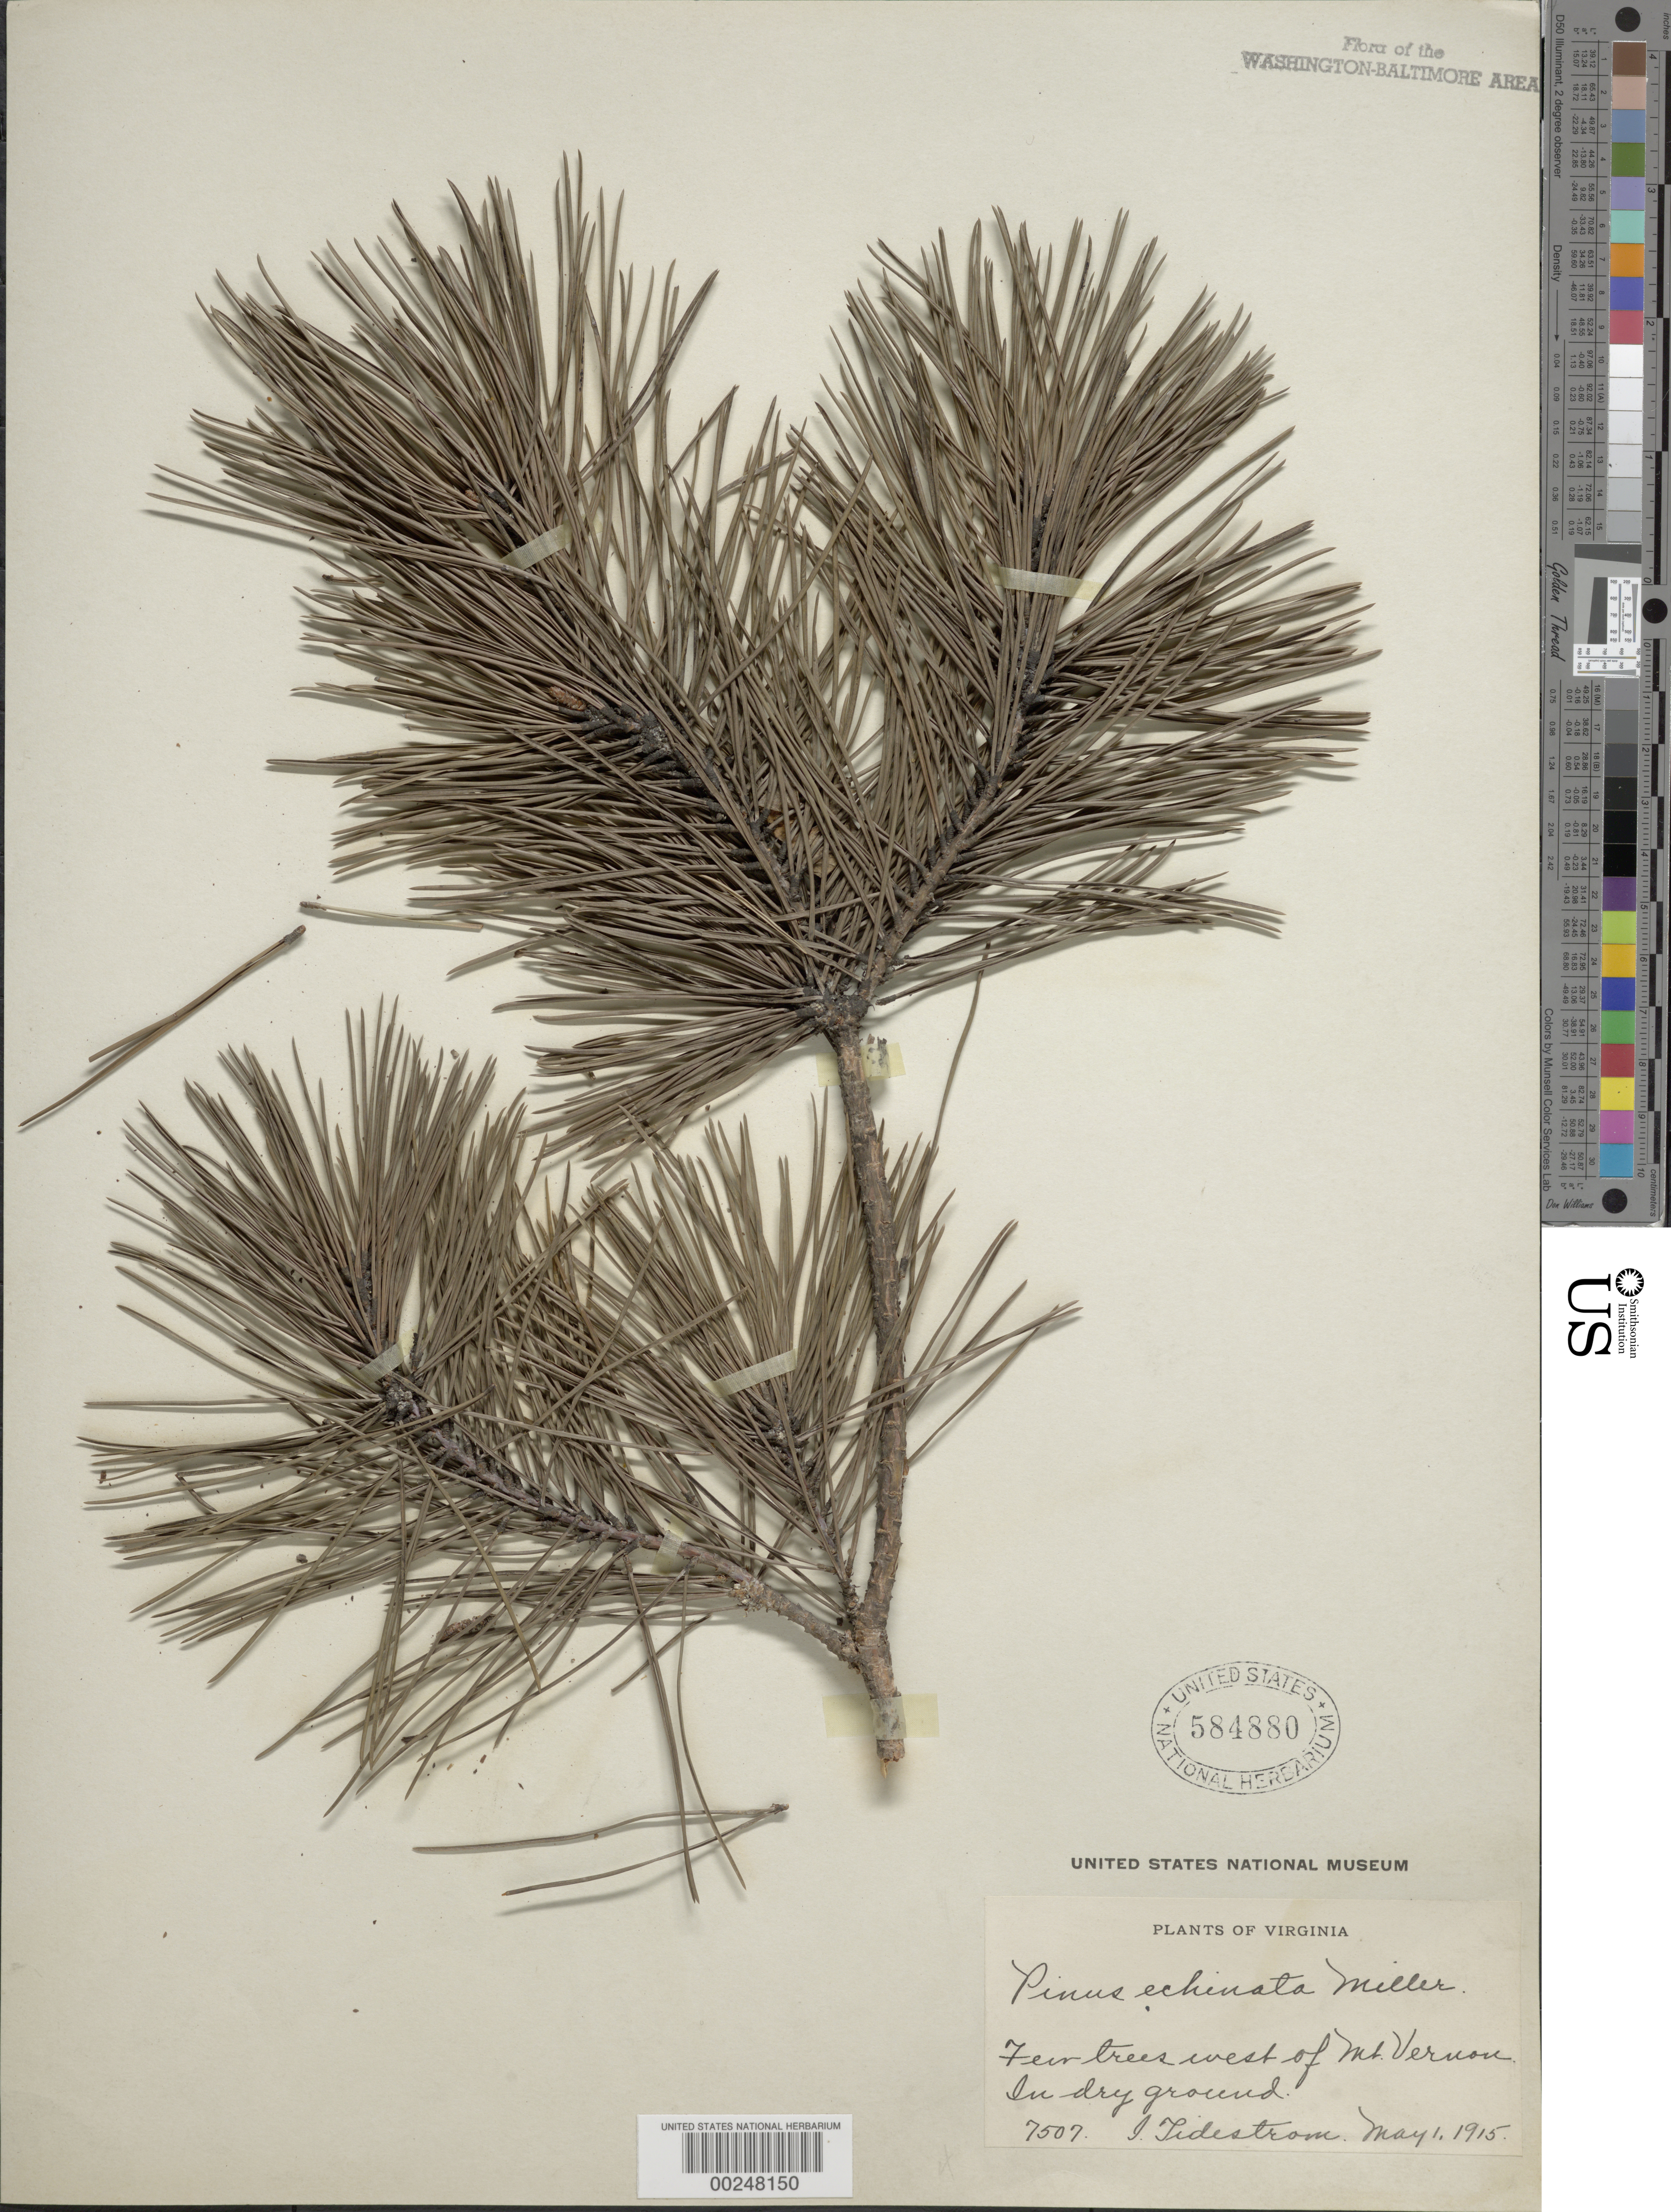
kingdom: Plantae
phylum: Tracheophyta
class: Pinopsida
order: Pinales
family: Pinaceae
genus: Pinus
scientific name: Pinus echinata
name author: Mill.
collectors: I. F. Tidestrom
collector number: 7507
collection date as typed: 01 May 1915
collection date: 1915-05-01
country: United States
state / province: Virginia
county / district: Fairfax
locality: West of Mount Vernon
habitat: In dry ground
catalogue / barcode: US 584880